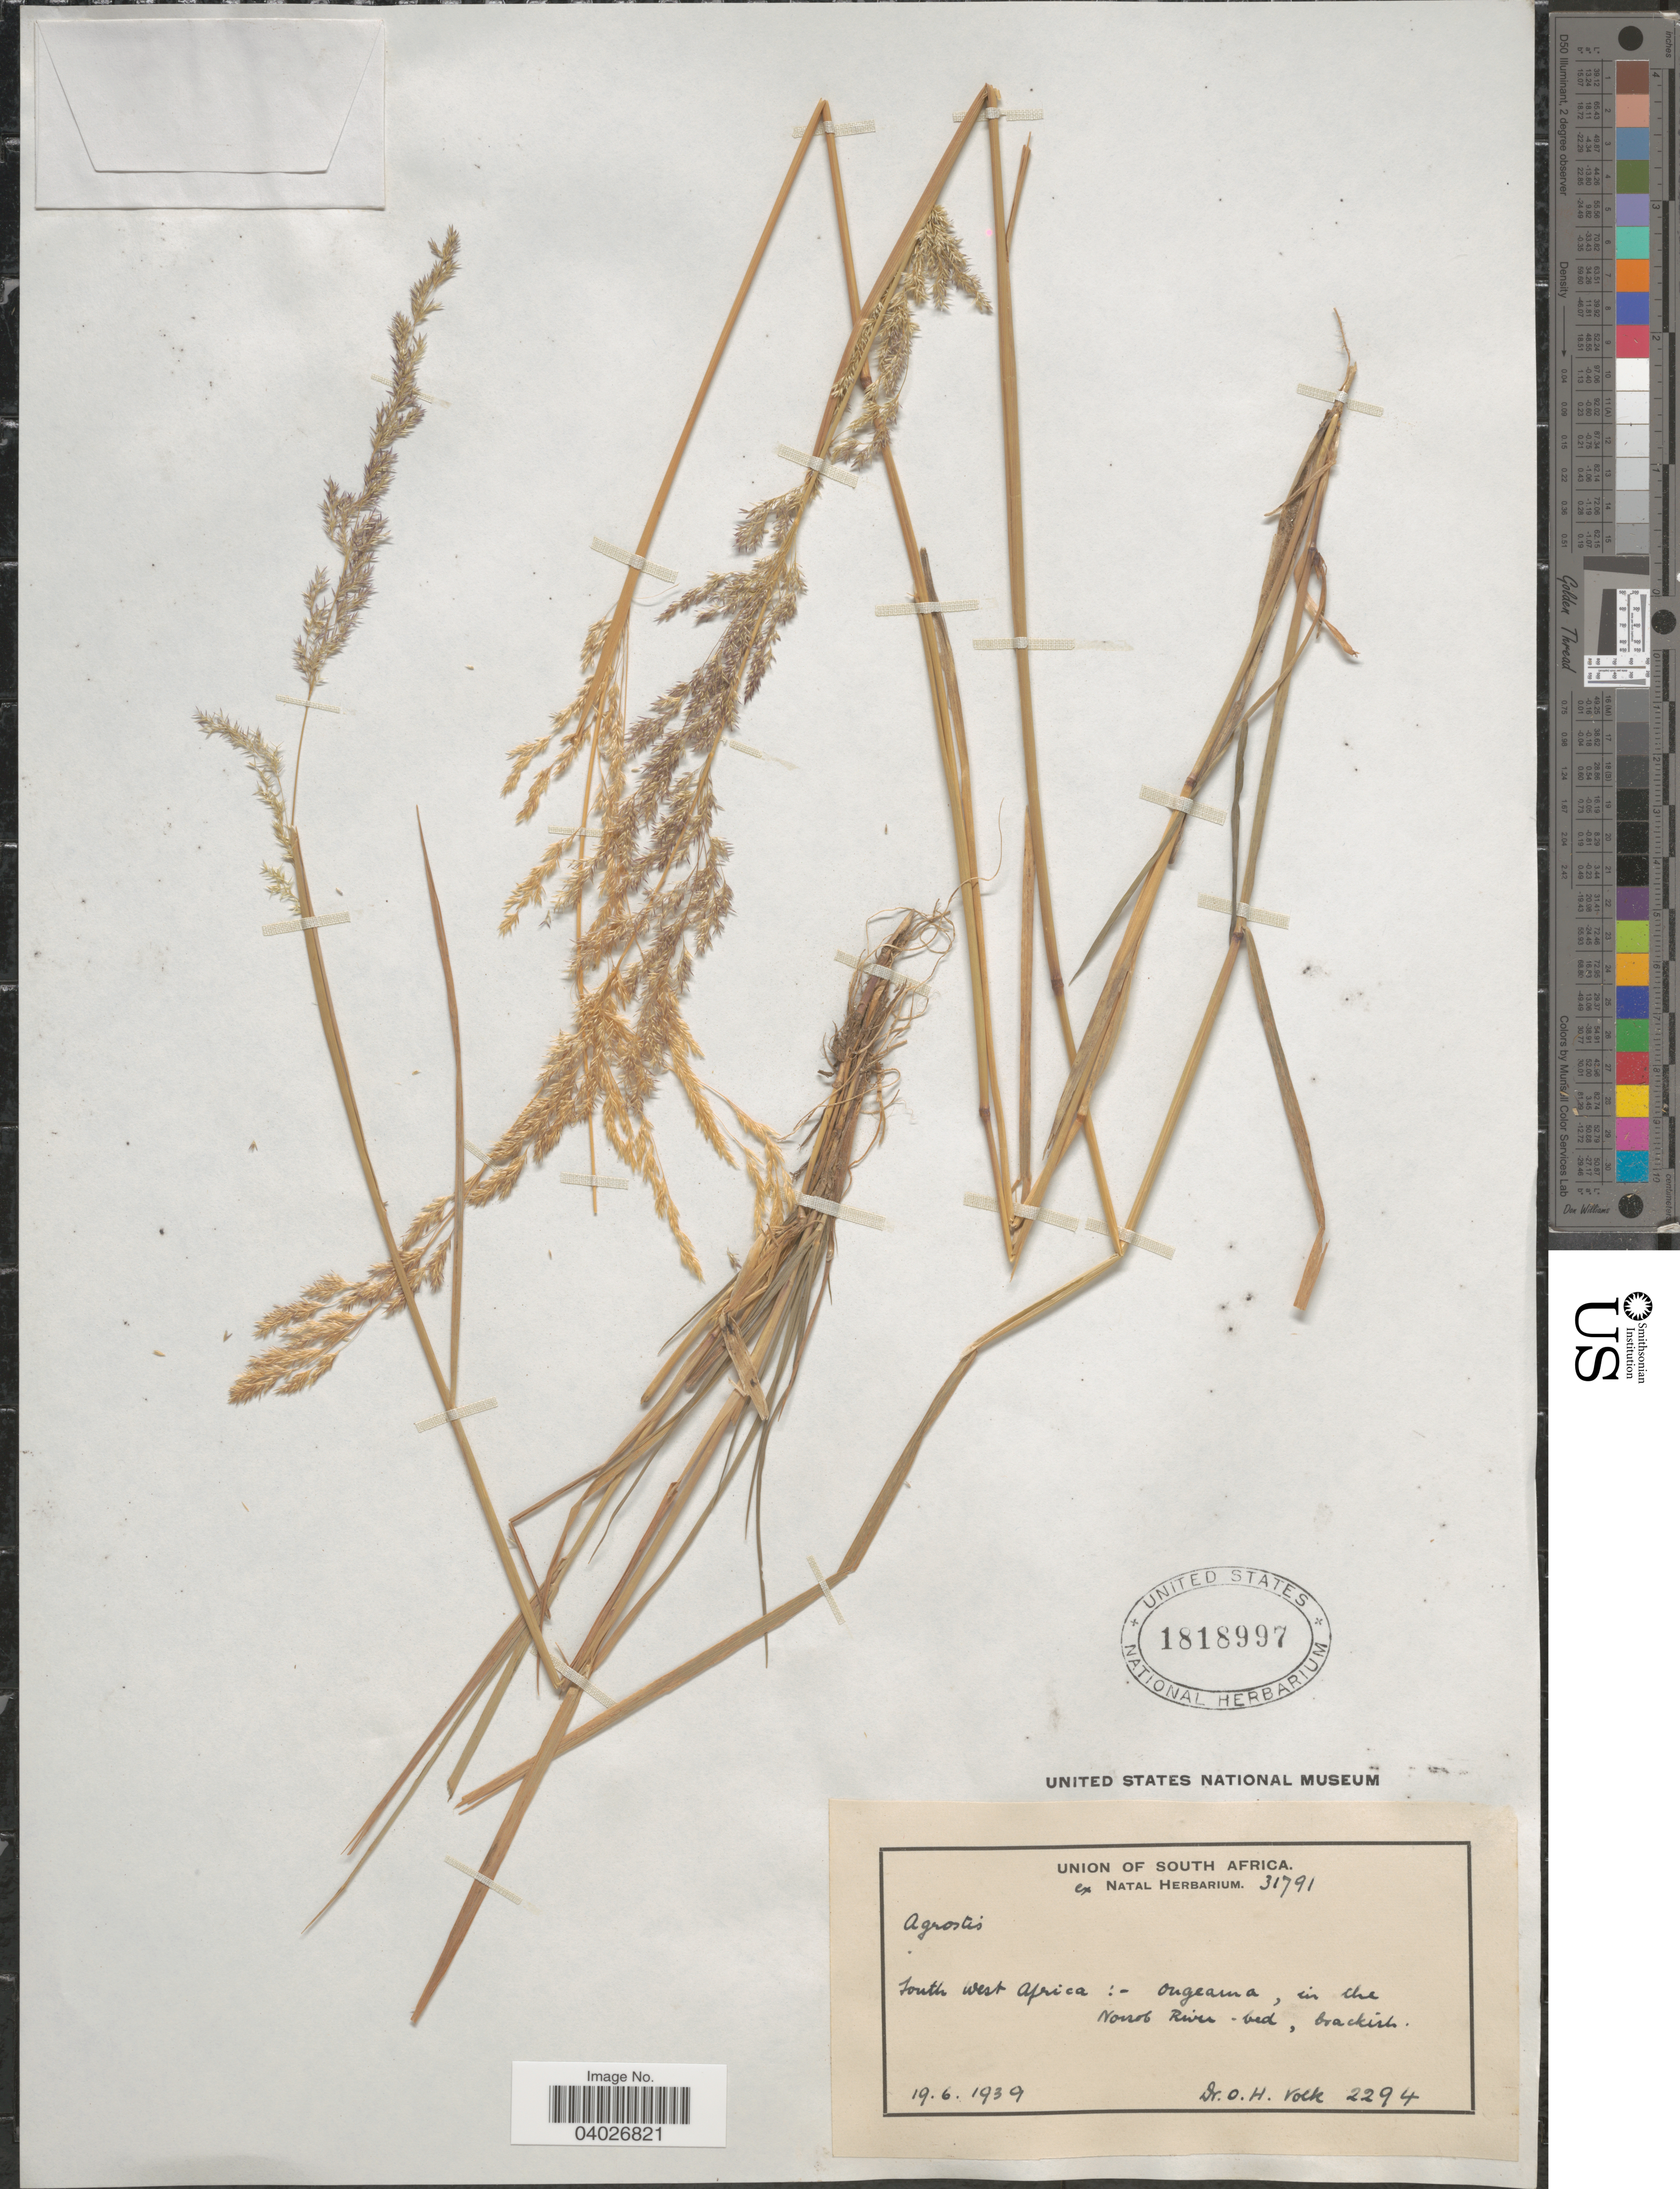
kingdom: Plantae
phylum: Tracheophyta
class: Liliopsida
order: Poales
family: Poaceae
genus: Agrostis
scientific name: Agrostis sp.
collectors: O. Volk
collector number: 2294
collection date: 1939-06-19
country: Namibia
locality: South West Africa: Ongeama, in the Nossob River - bed.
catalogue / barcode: US 1818997